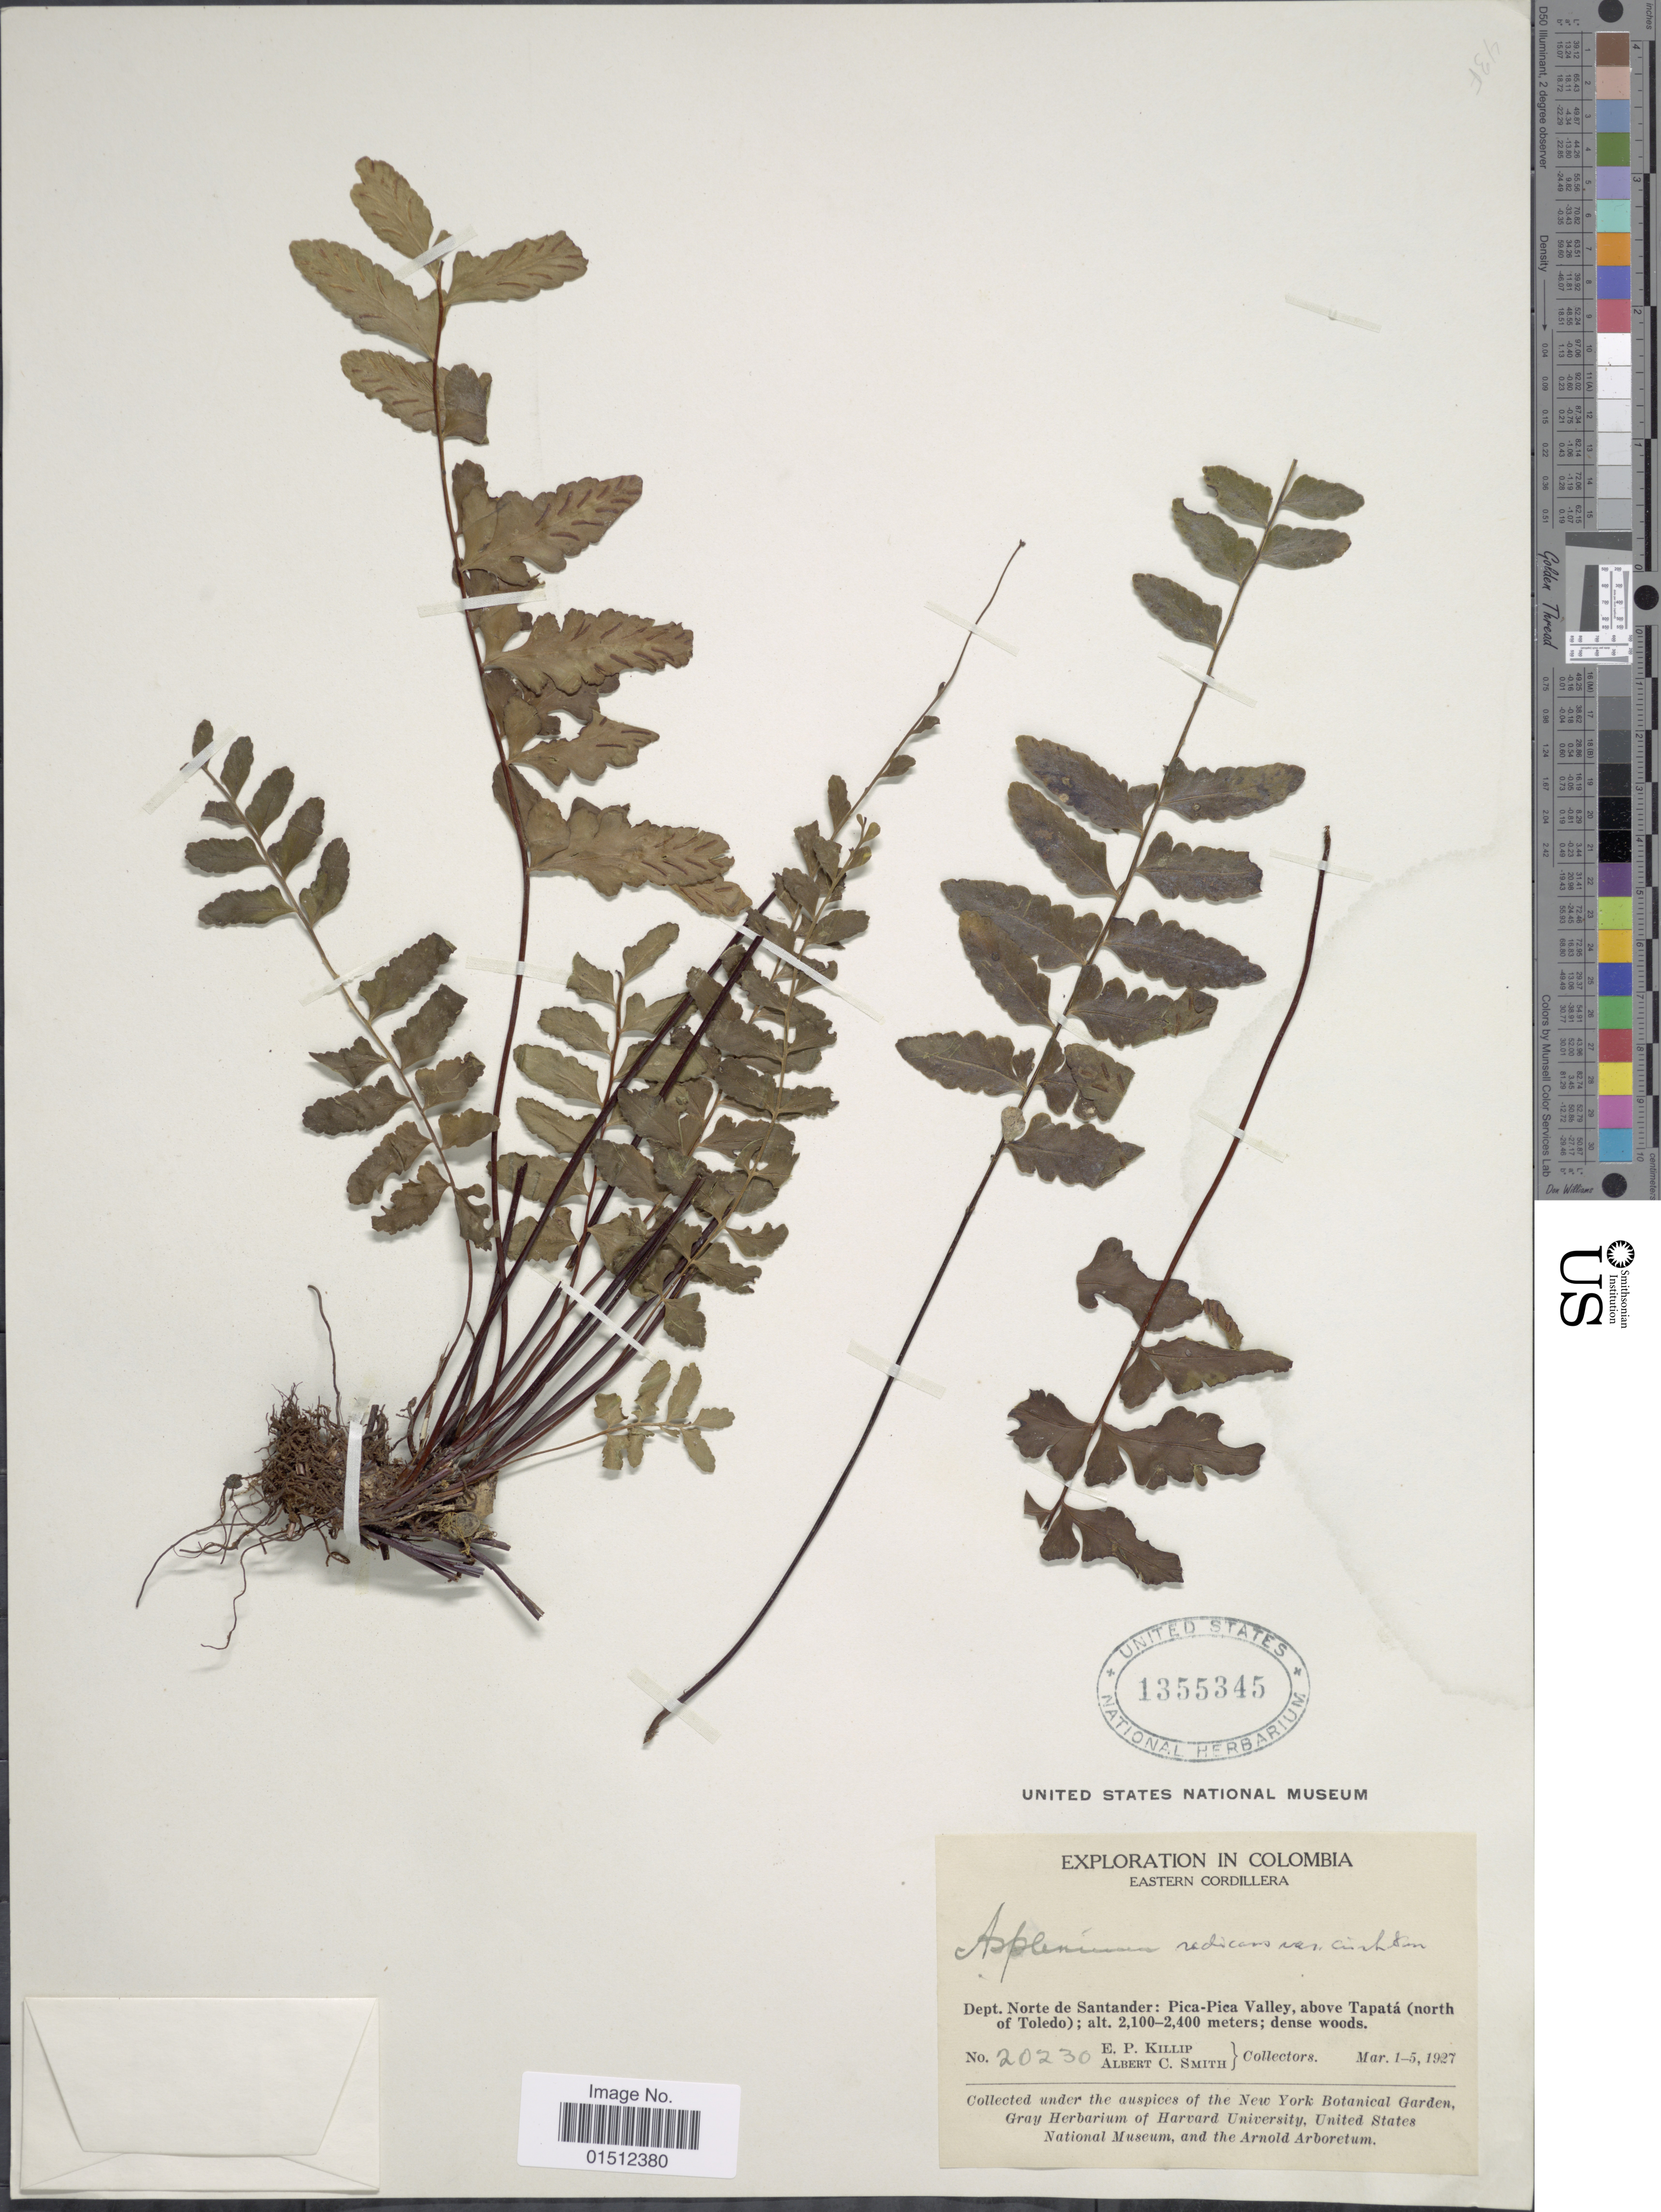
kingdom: Plantae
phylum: Tracheophyta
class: Polypodiopsida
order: Polypodiales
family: Aspleniaceae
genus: Asplenium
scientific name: Asplenium radicans var. cirrhatum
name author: (Rich. ex Willd.) Rosenst.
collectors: E. P. Killip & A. C. Smith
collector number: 20230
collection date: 1927-03-01/1927-03-05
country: Colombia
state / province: Norte de Santander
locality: Colombia, Eastern Cordillera, Dept. Norte de Satander: Pica-Pica Valley, above Tapata (north of Toledo).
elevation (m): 2100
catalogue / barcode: US 1355345